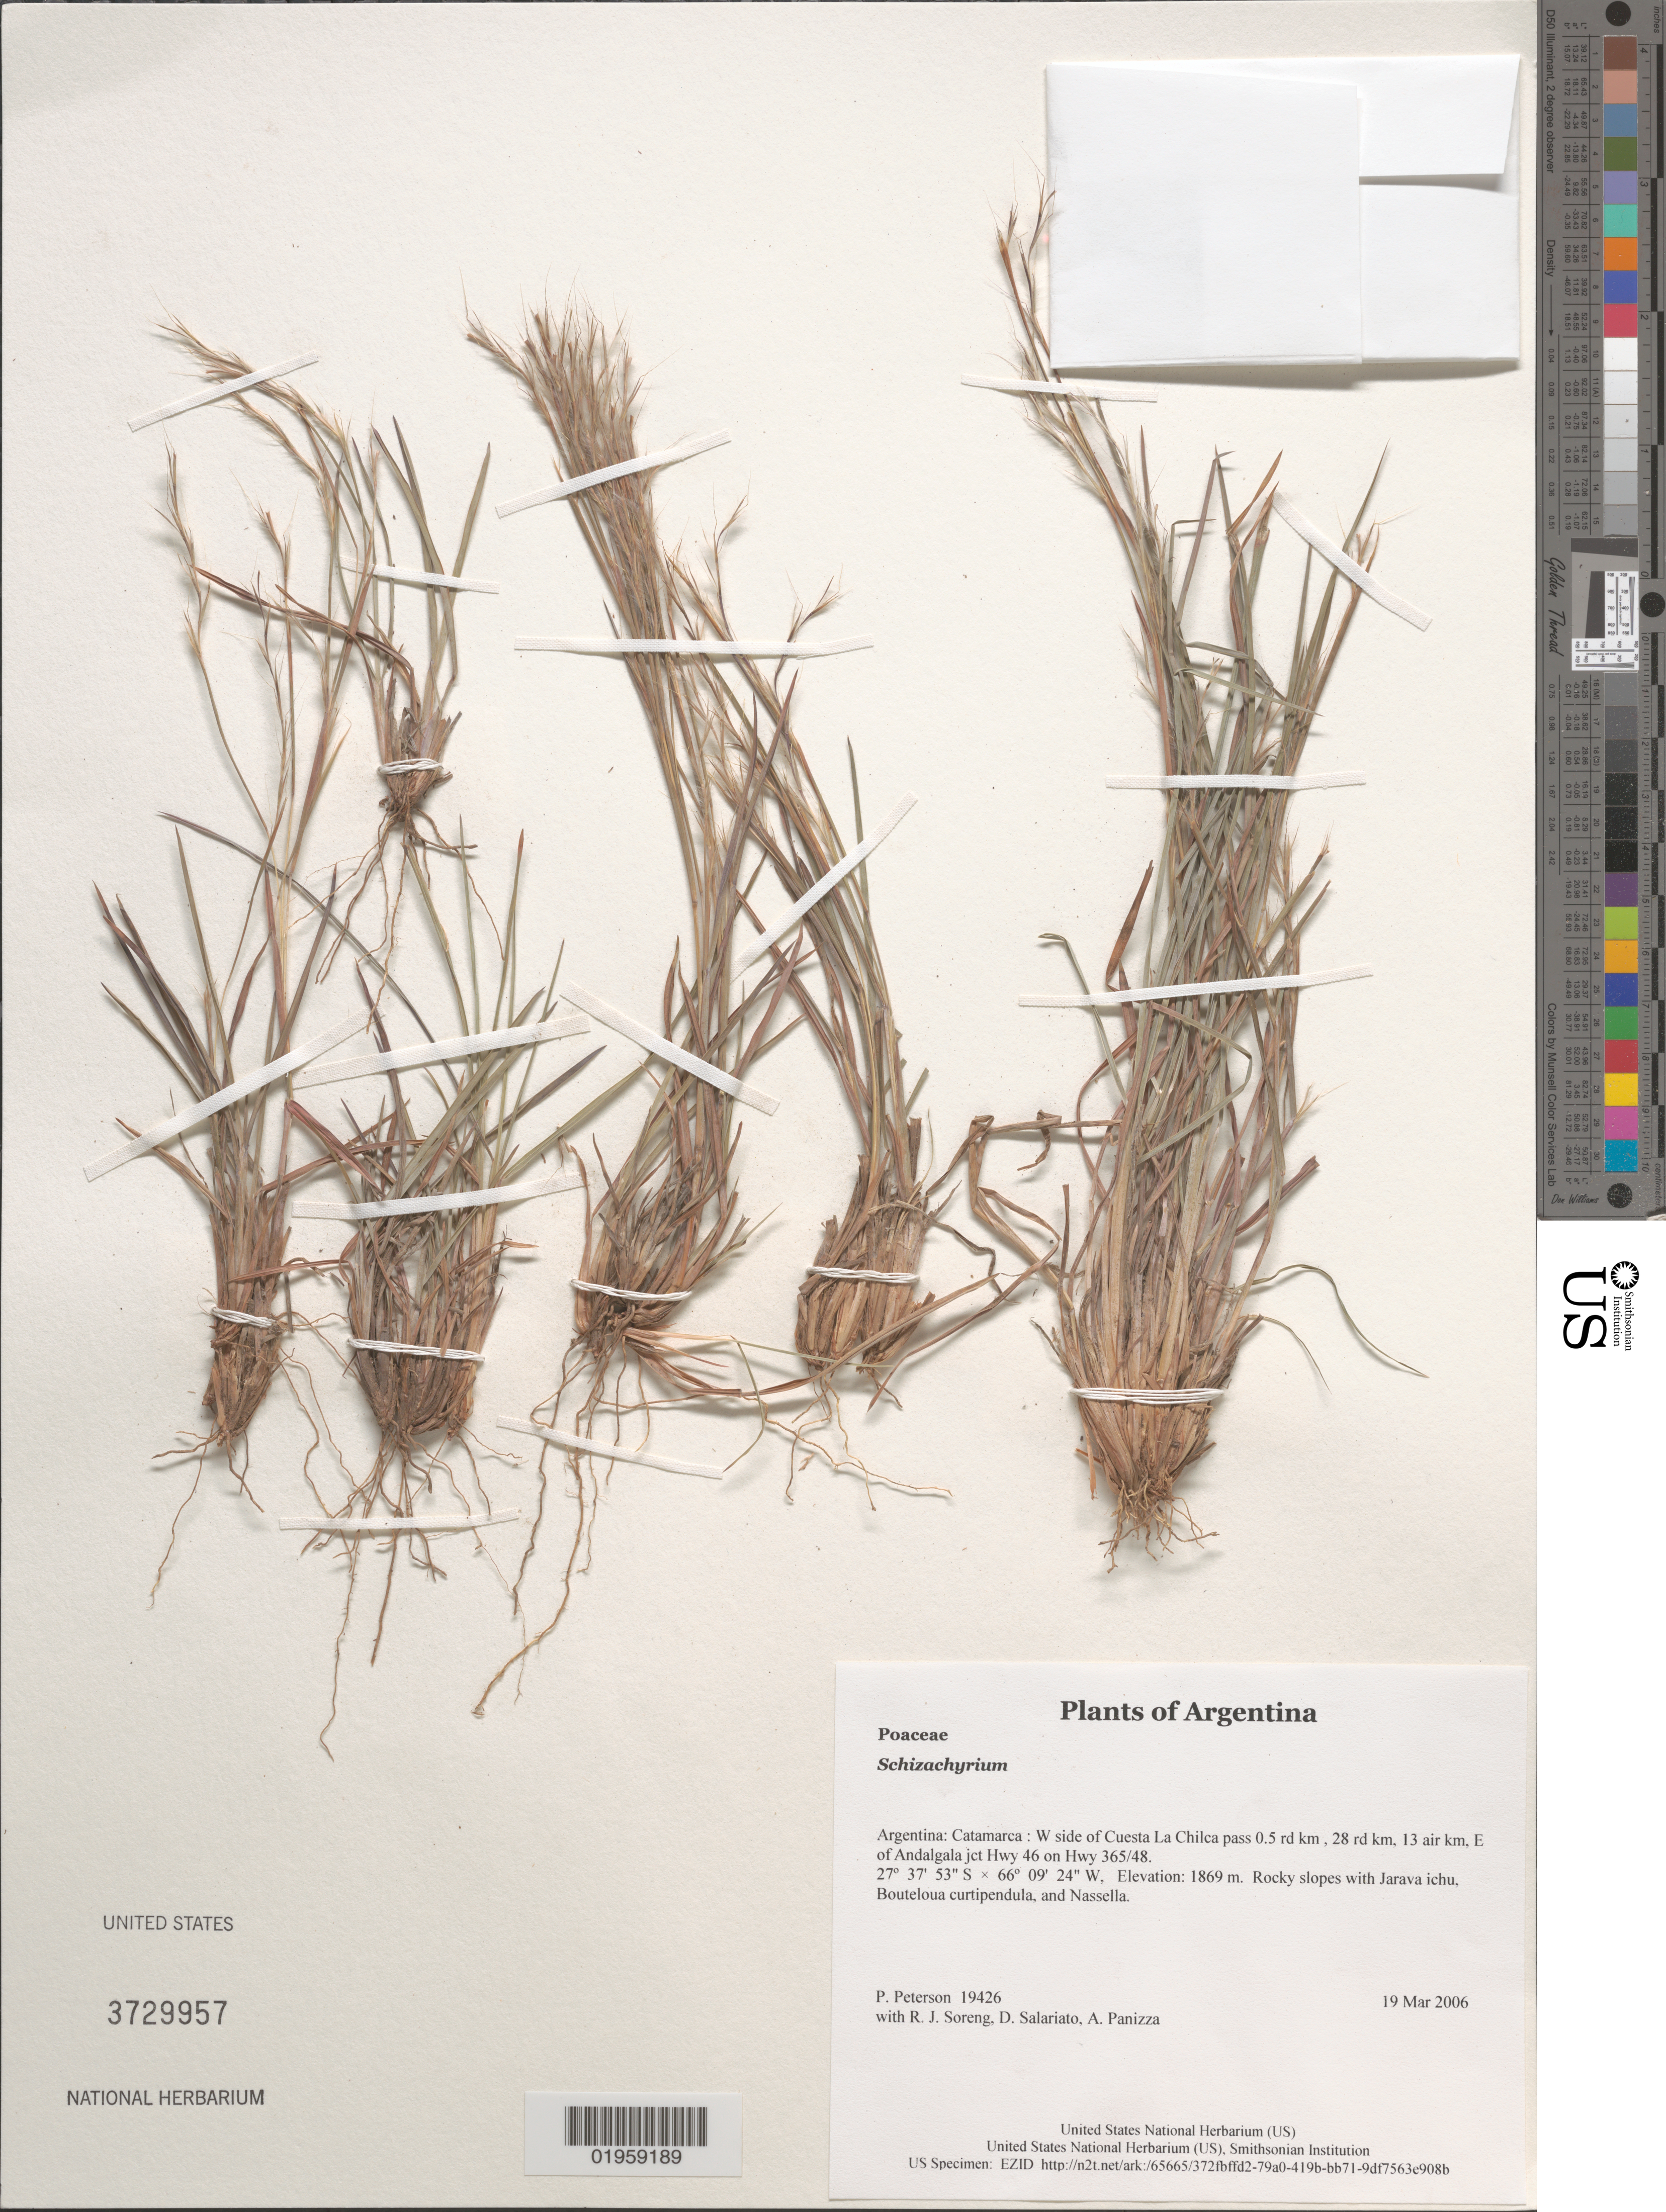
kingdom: Plantae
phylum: Tracheophyta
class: Liliopsida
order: Poales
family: Poaceae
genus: Schizachyrium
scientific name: Schizachyrium sp.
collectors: P. M. Peterson, R. J. Soreng, D. Salariato & A. Panizza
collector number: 19426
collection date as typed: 19 Mar 2006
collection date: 2006-03-19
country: Argentina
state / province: Catamarca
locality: W side of Cuesta La Chilca pass 0.5 rd km , 28 rd km, 13 air km, E of Andalgala jct Hwy 46 on Hwy 365/48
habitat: Rocky slopes with Jarava ichu, Bouteloua curtipendula, and Nassella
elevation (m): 1869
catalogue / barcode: US 3729957